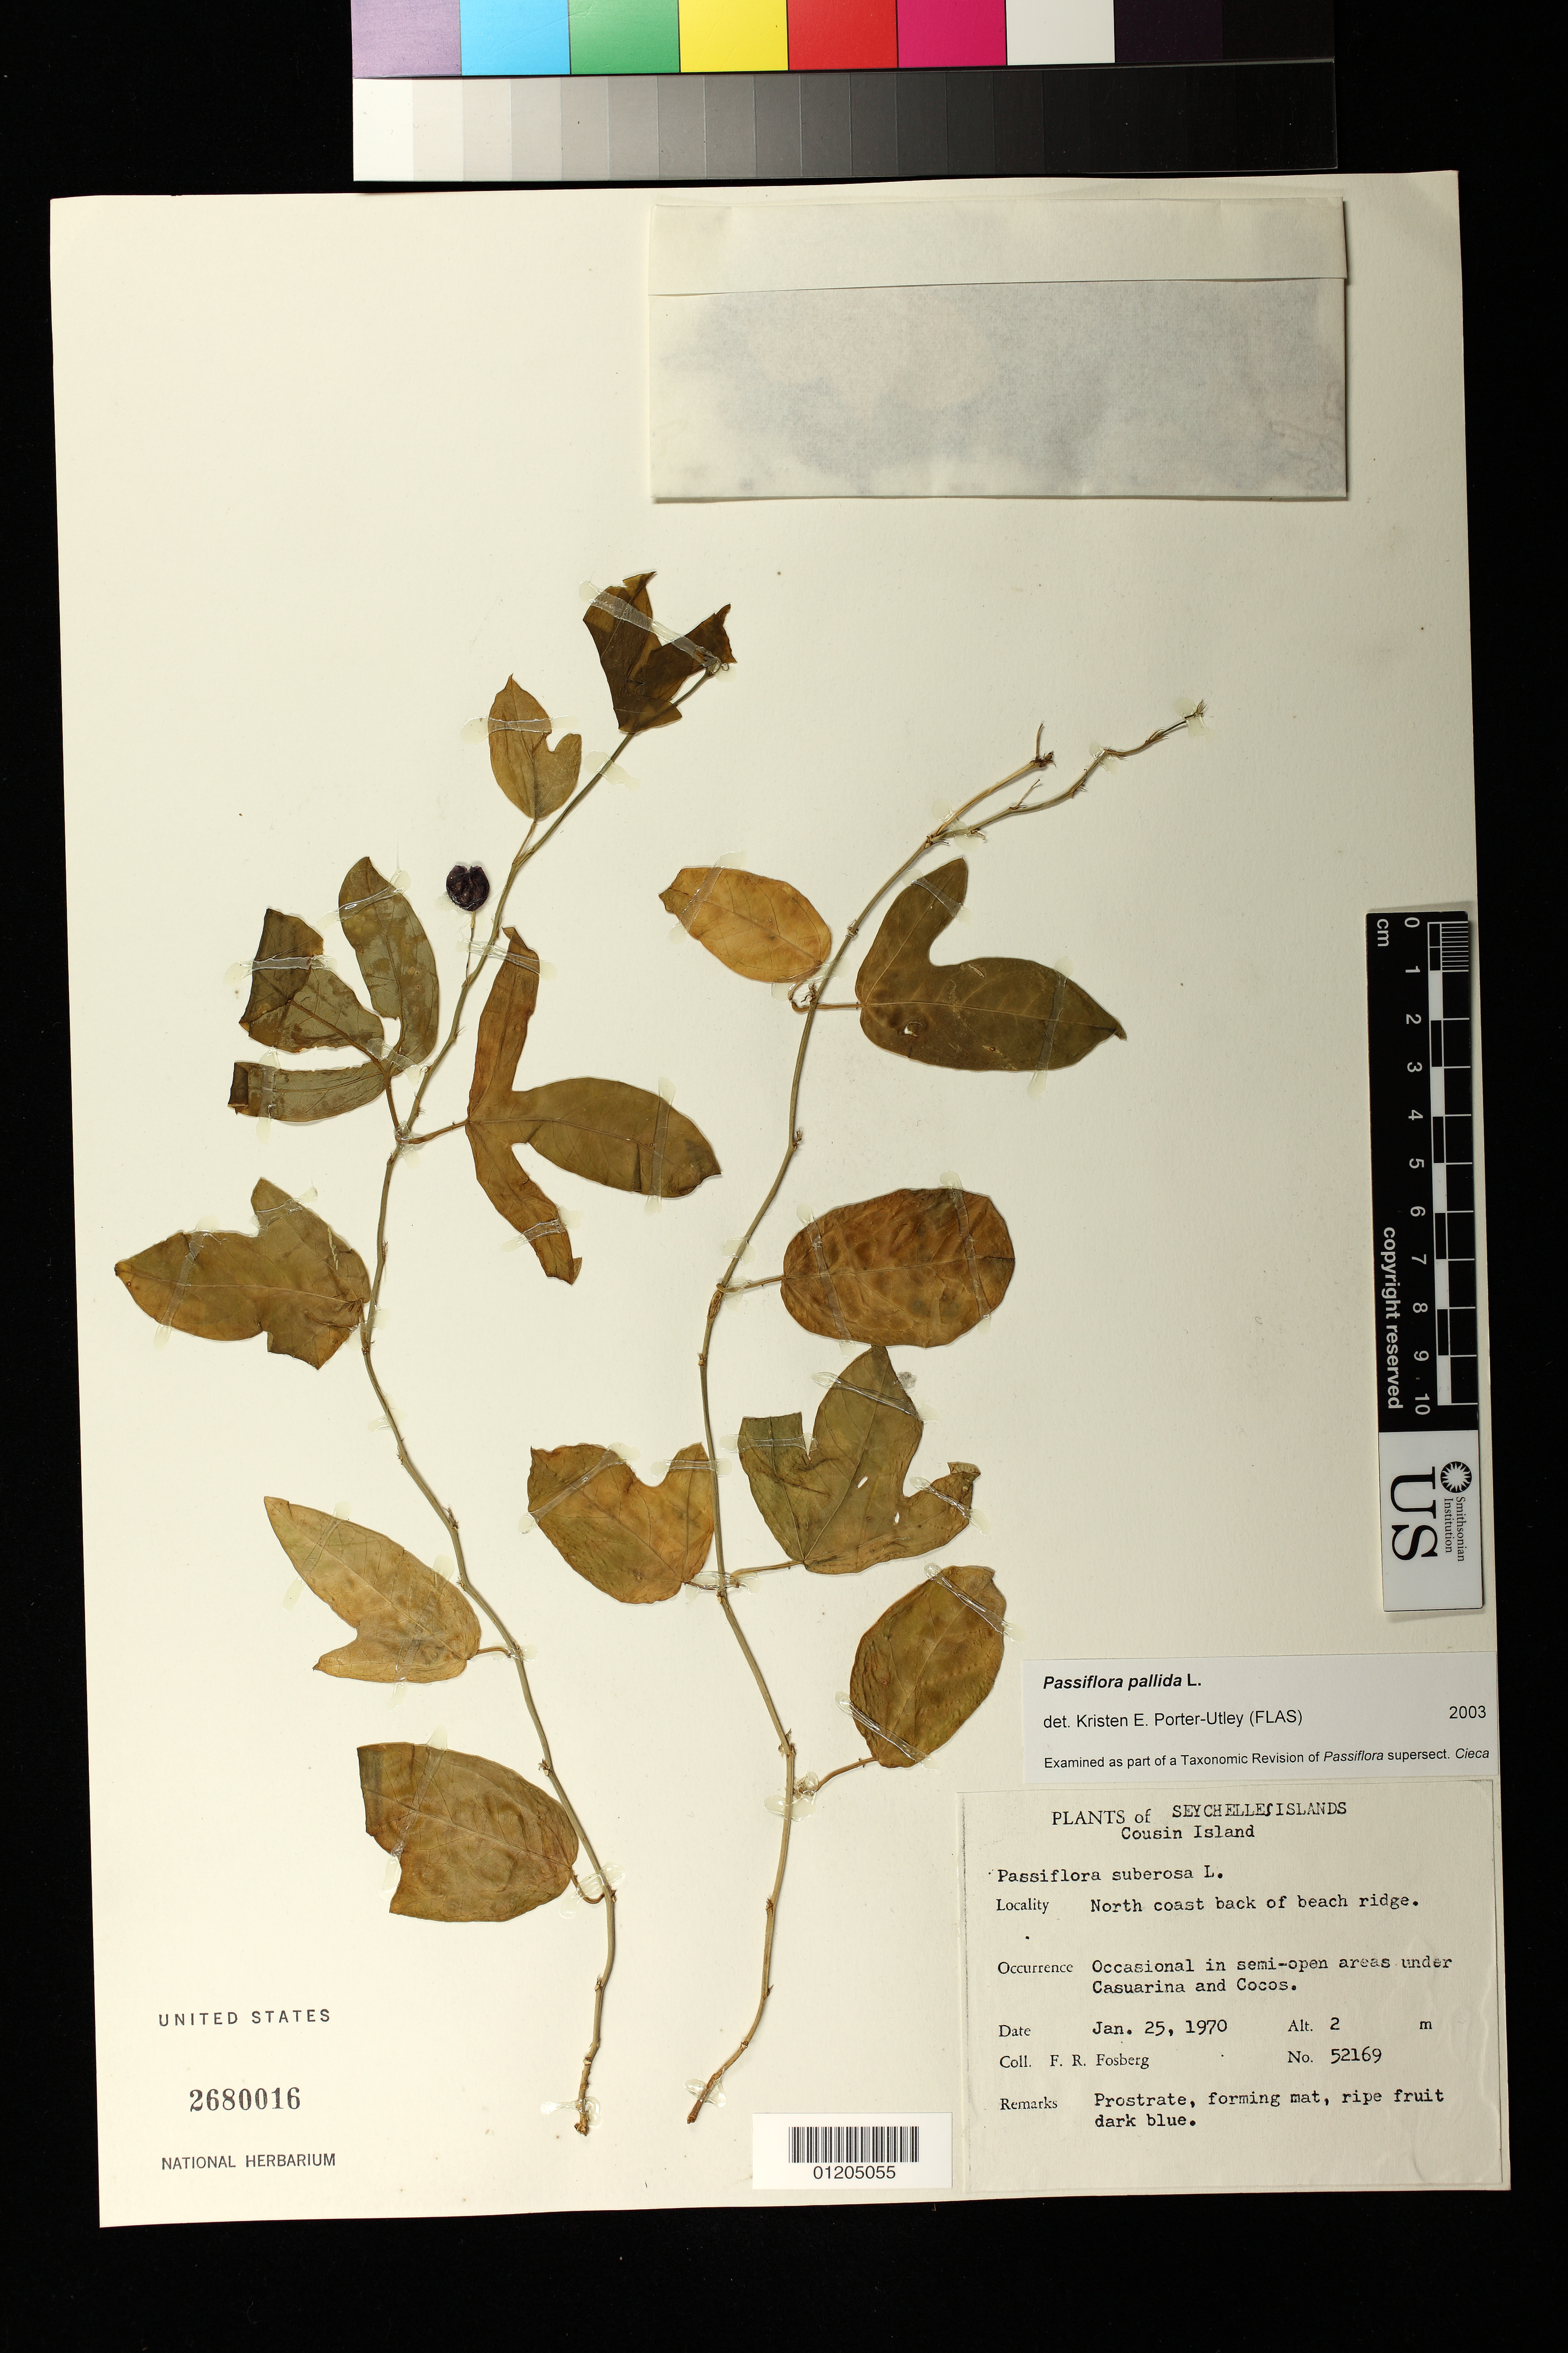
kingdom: Plantae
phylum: Tracheophyta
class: Magnoliopsida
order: Malpighiales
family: Passifloraceae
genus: Passiflora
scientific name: Passiflora pallida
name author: L.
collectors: F. R. Fosberg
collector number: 52169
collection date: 1970-01-25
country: Seychelles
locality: Cousin Island. North coast back of beach ridge.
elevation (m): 2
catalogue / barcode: US 2680016